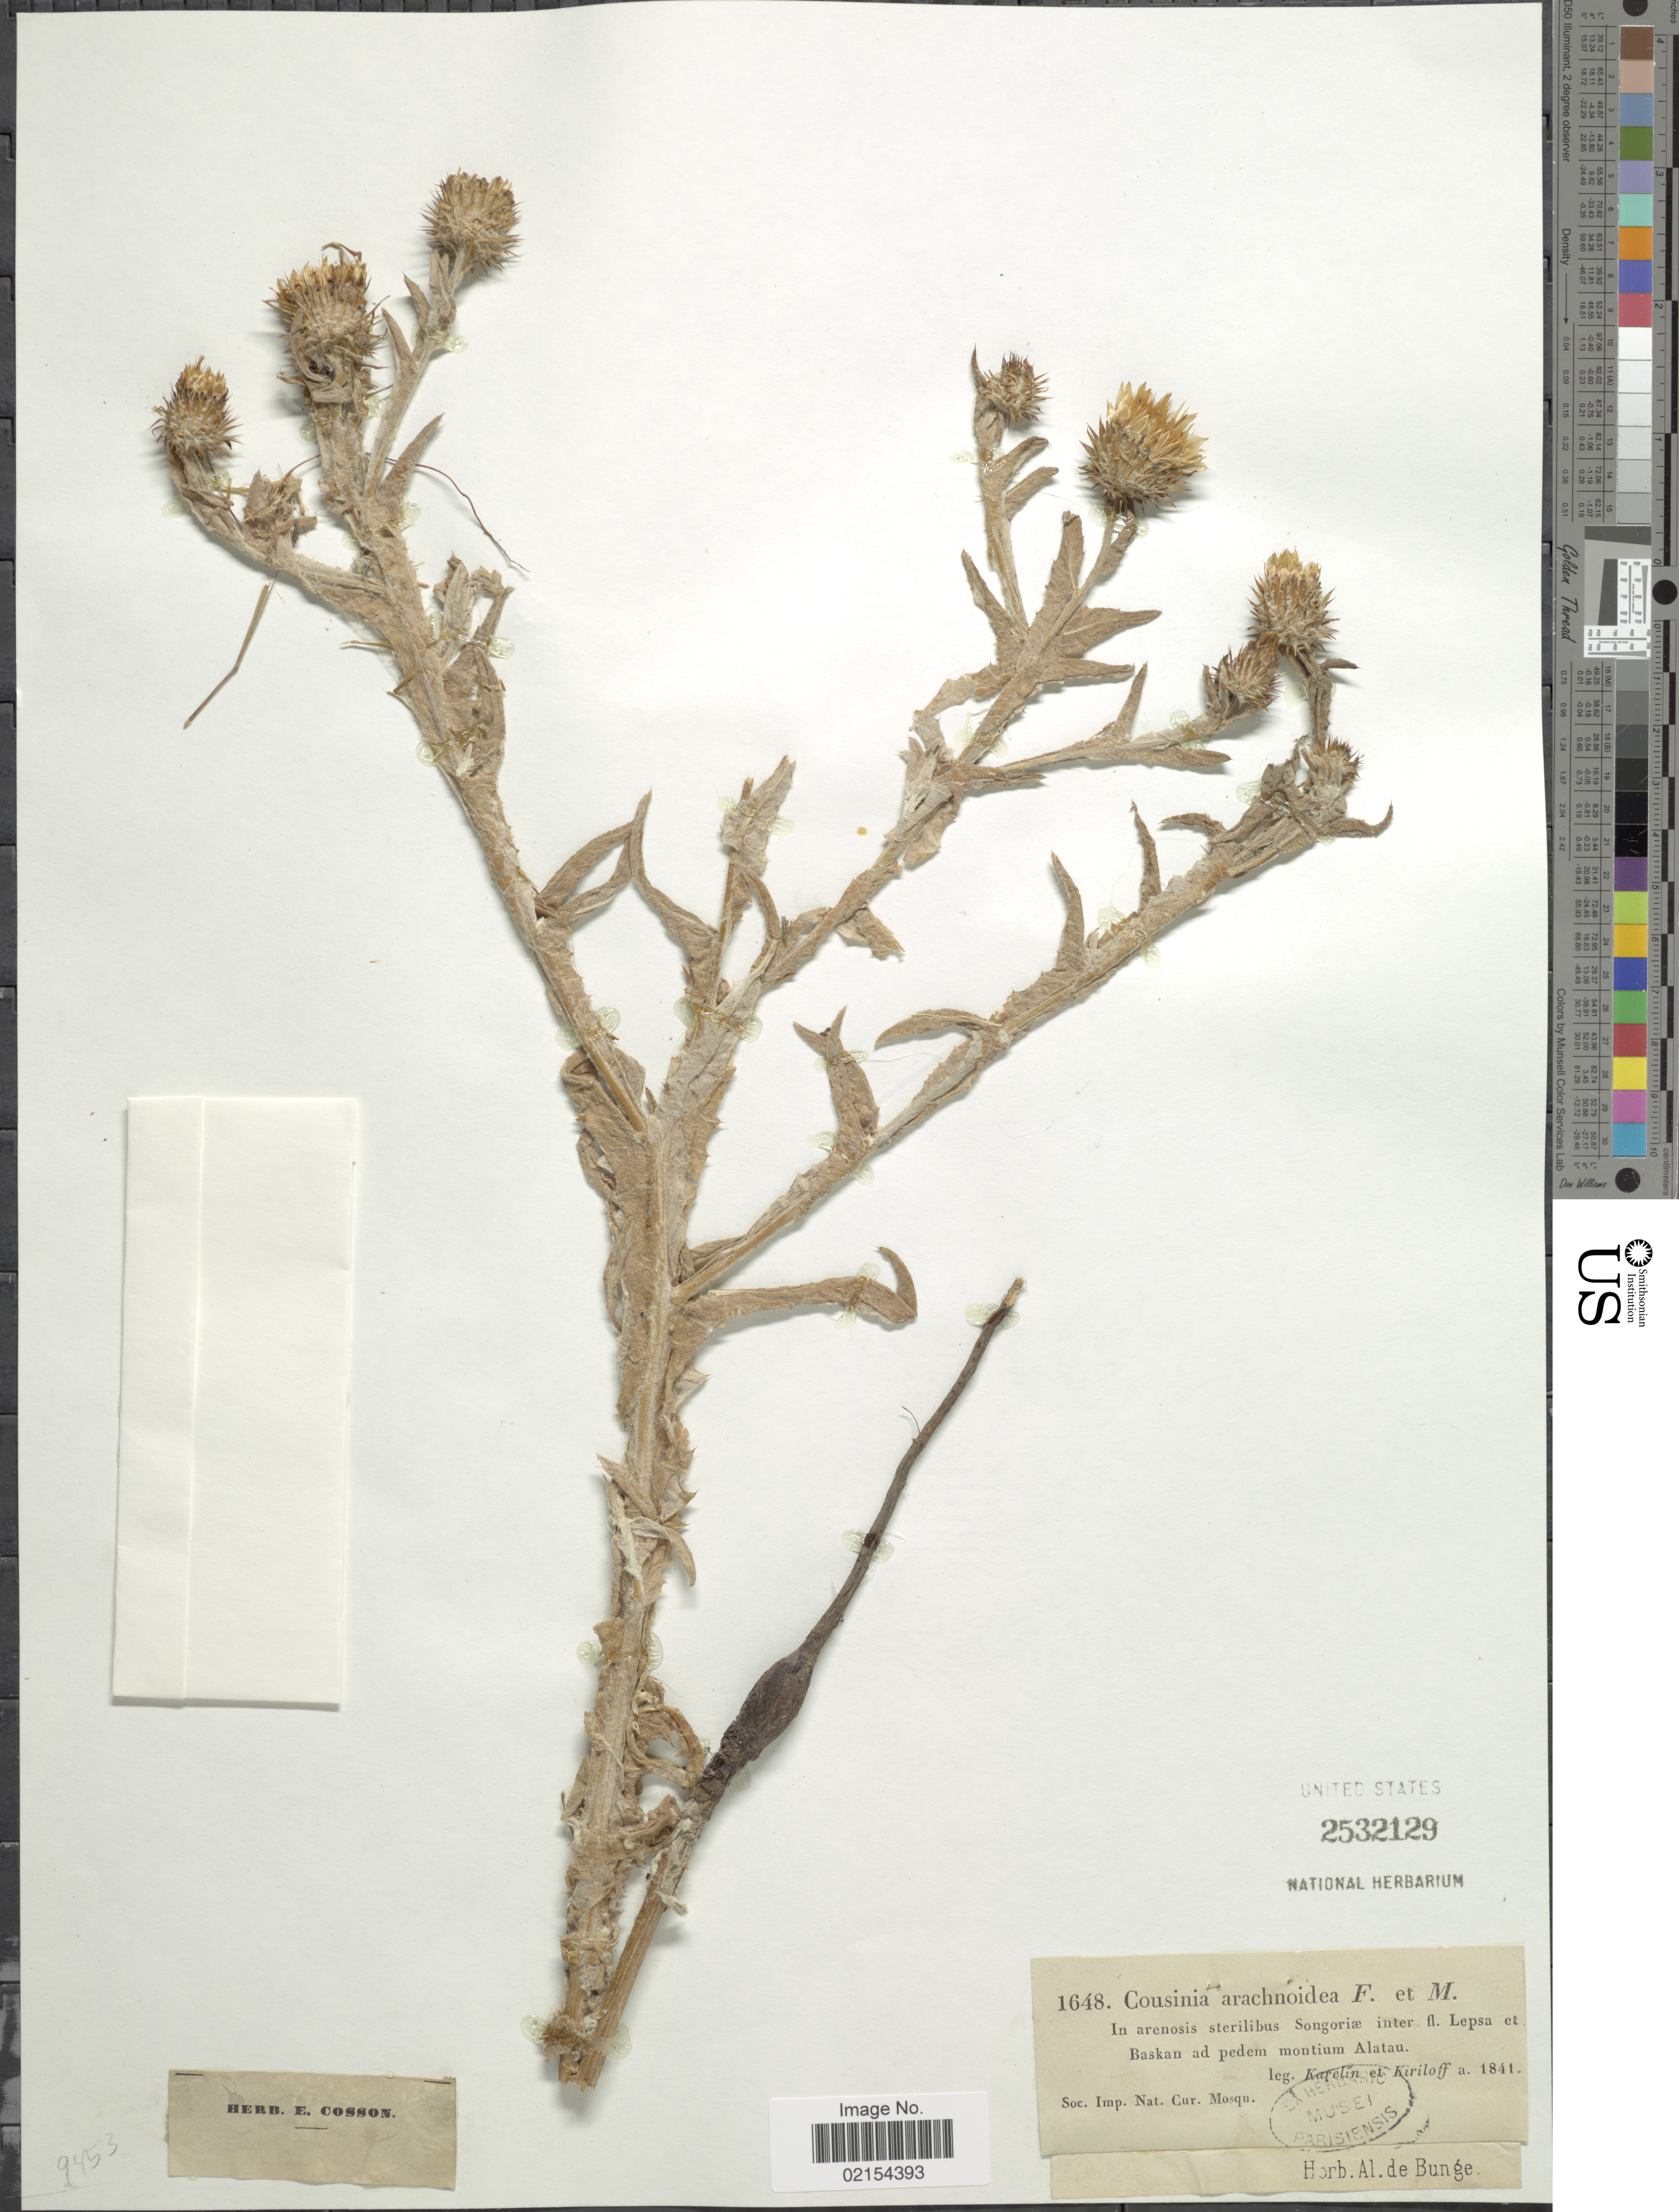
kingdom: Plantae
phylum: Tracheophyta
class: Magnoliopsida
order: Asterales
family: Asteraceae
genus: Cousinia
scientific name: Cousinia arachnoidea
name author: Fisch. & C.A. Mey.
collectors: G. S. Karelin & Kiriloff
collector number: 1648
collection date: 1841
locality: In arenosis srterilibus Songoriae inter fl. Lepsa et Baskan af pedem montium Alatau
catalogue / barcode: US 2532129